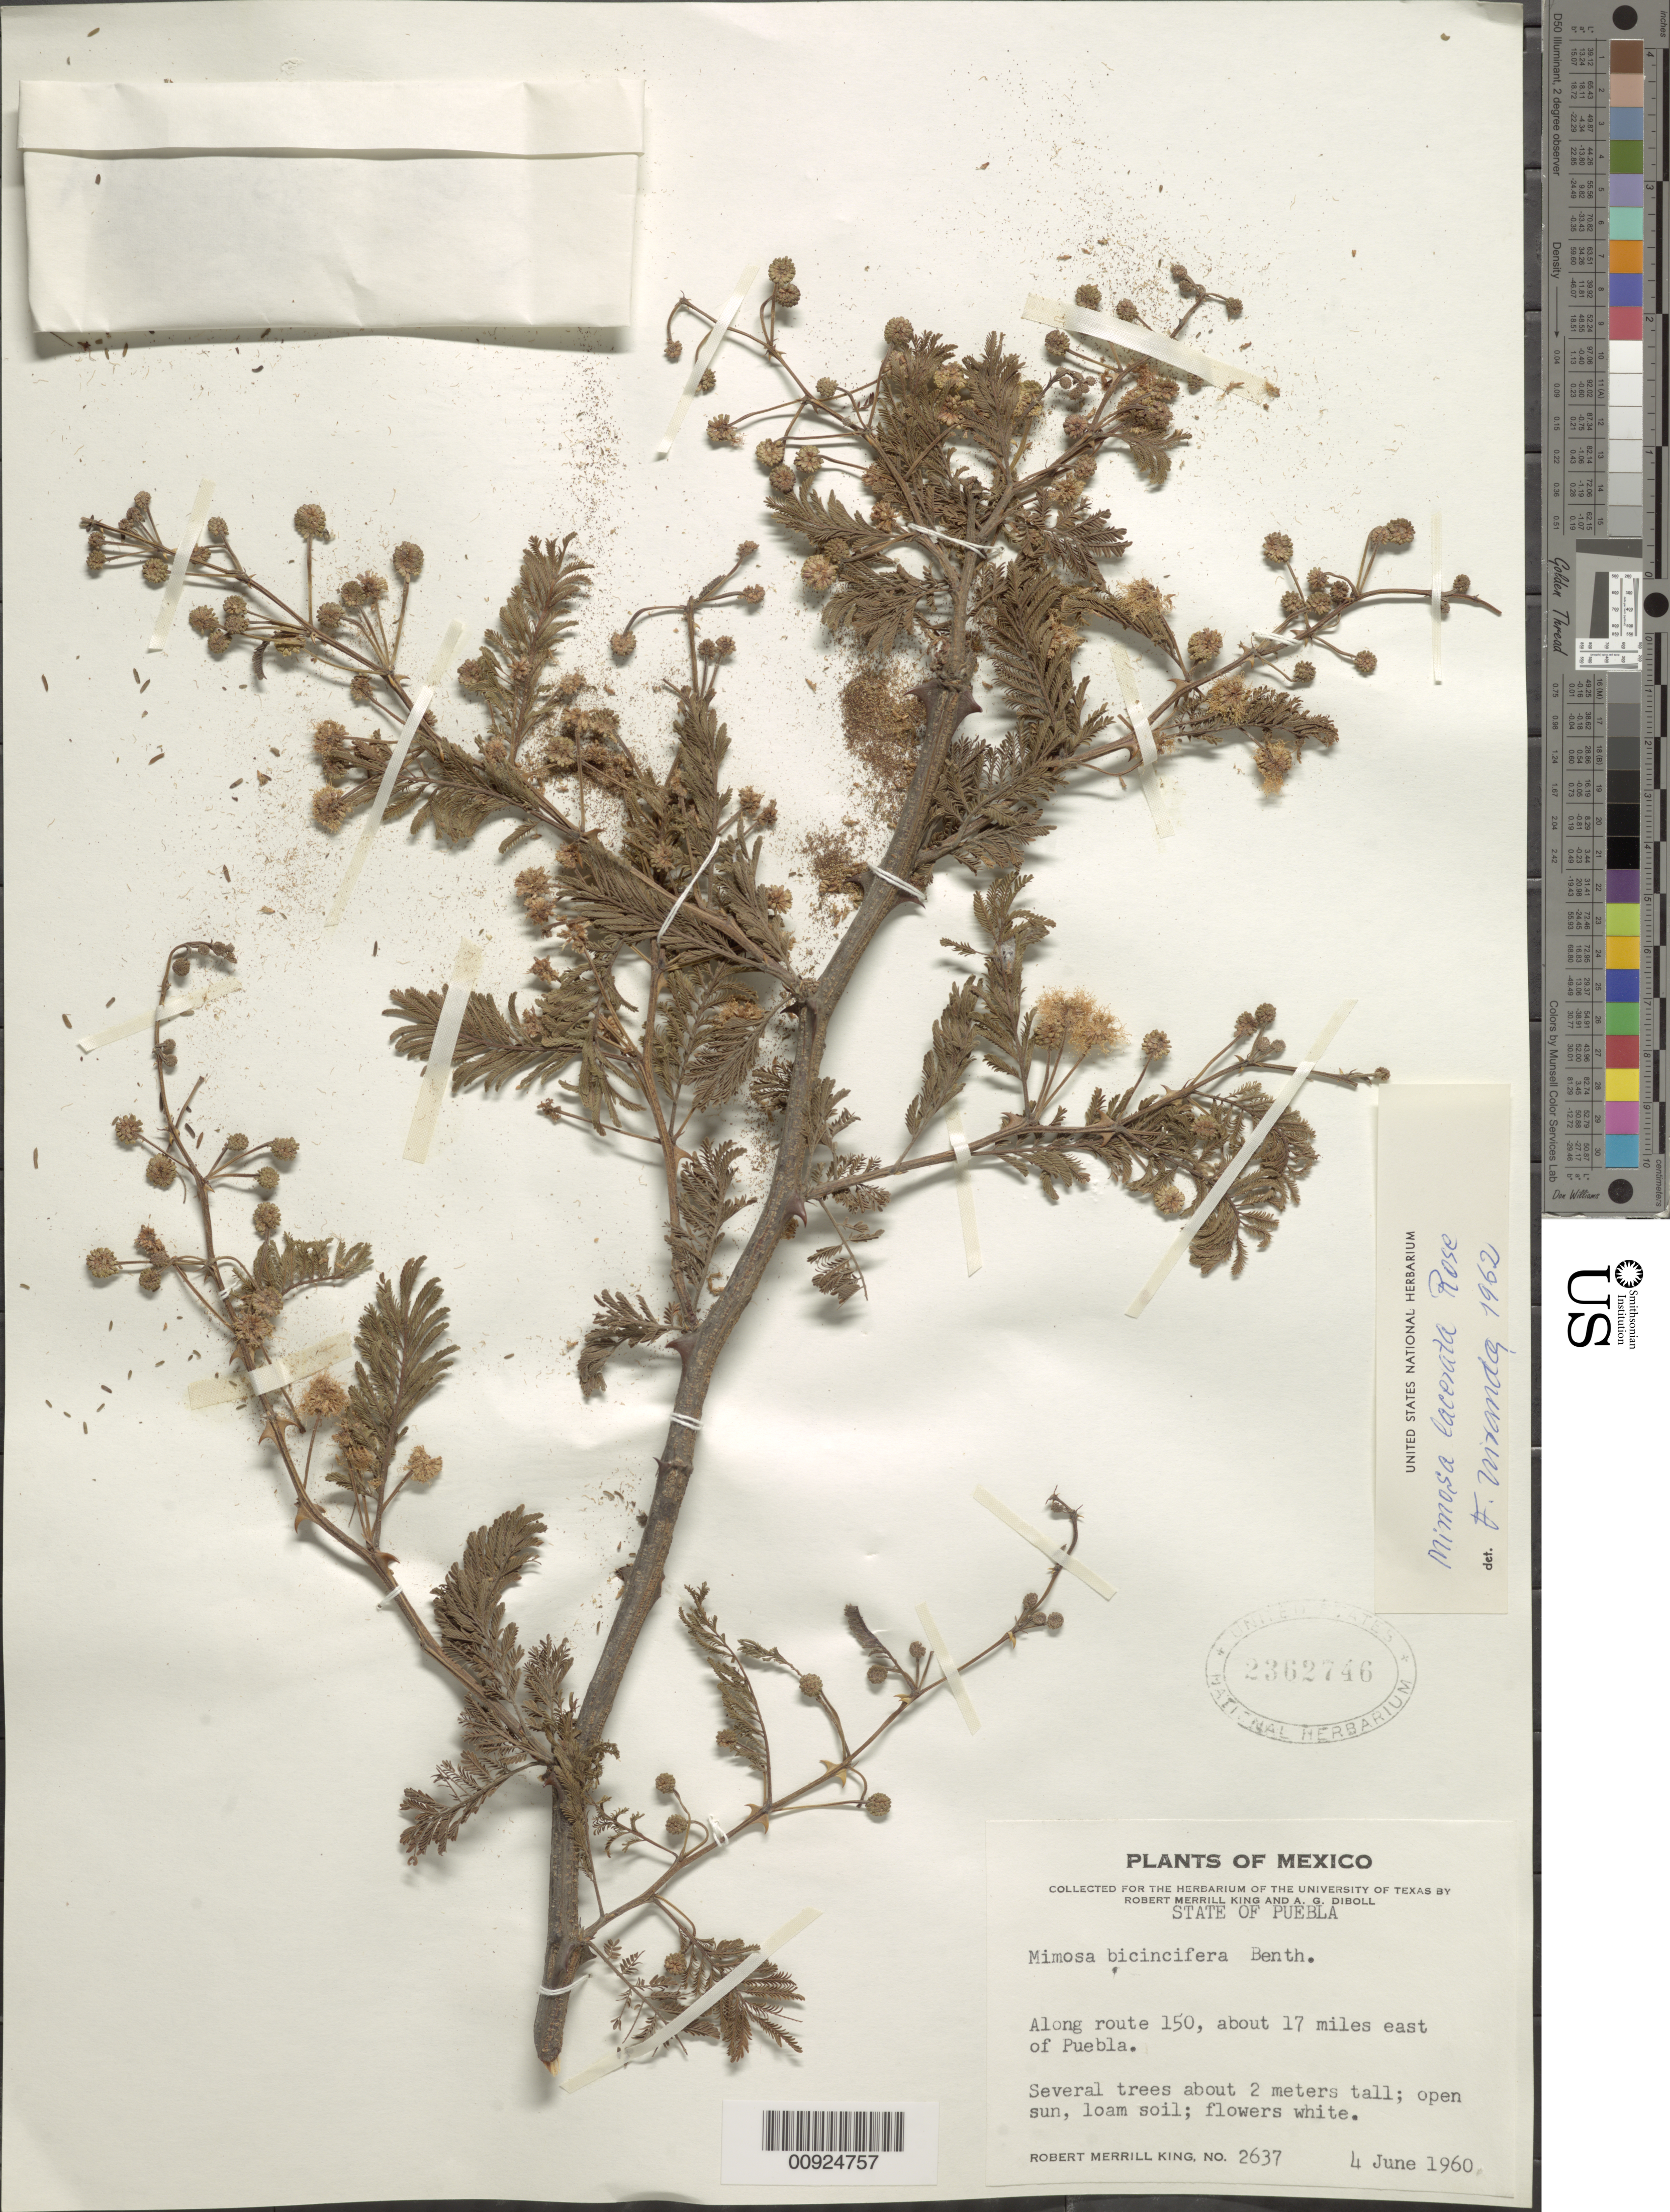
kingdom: Plantae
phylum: Tracheophyta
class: Magnoliopsida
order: Fabales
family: Fabaceae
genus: Mimosa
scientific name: Mimosa lacerata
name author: Rose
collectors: R. M. King & A. Diboll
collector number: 2637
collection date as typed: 04 Jun 1960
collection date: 1960-06-04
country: Mexico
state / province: Puebla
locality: Along route 150, about 17 miles east of Puebla.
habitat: Open sun, loam soil.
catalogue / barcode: US 2362746